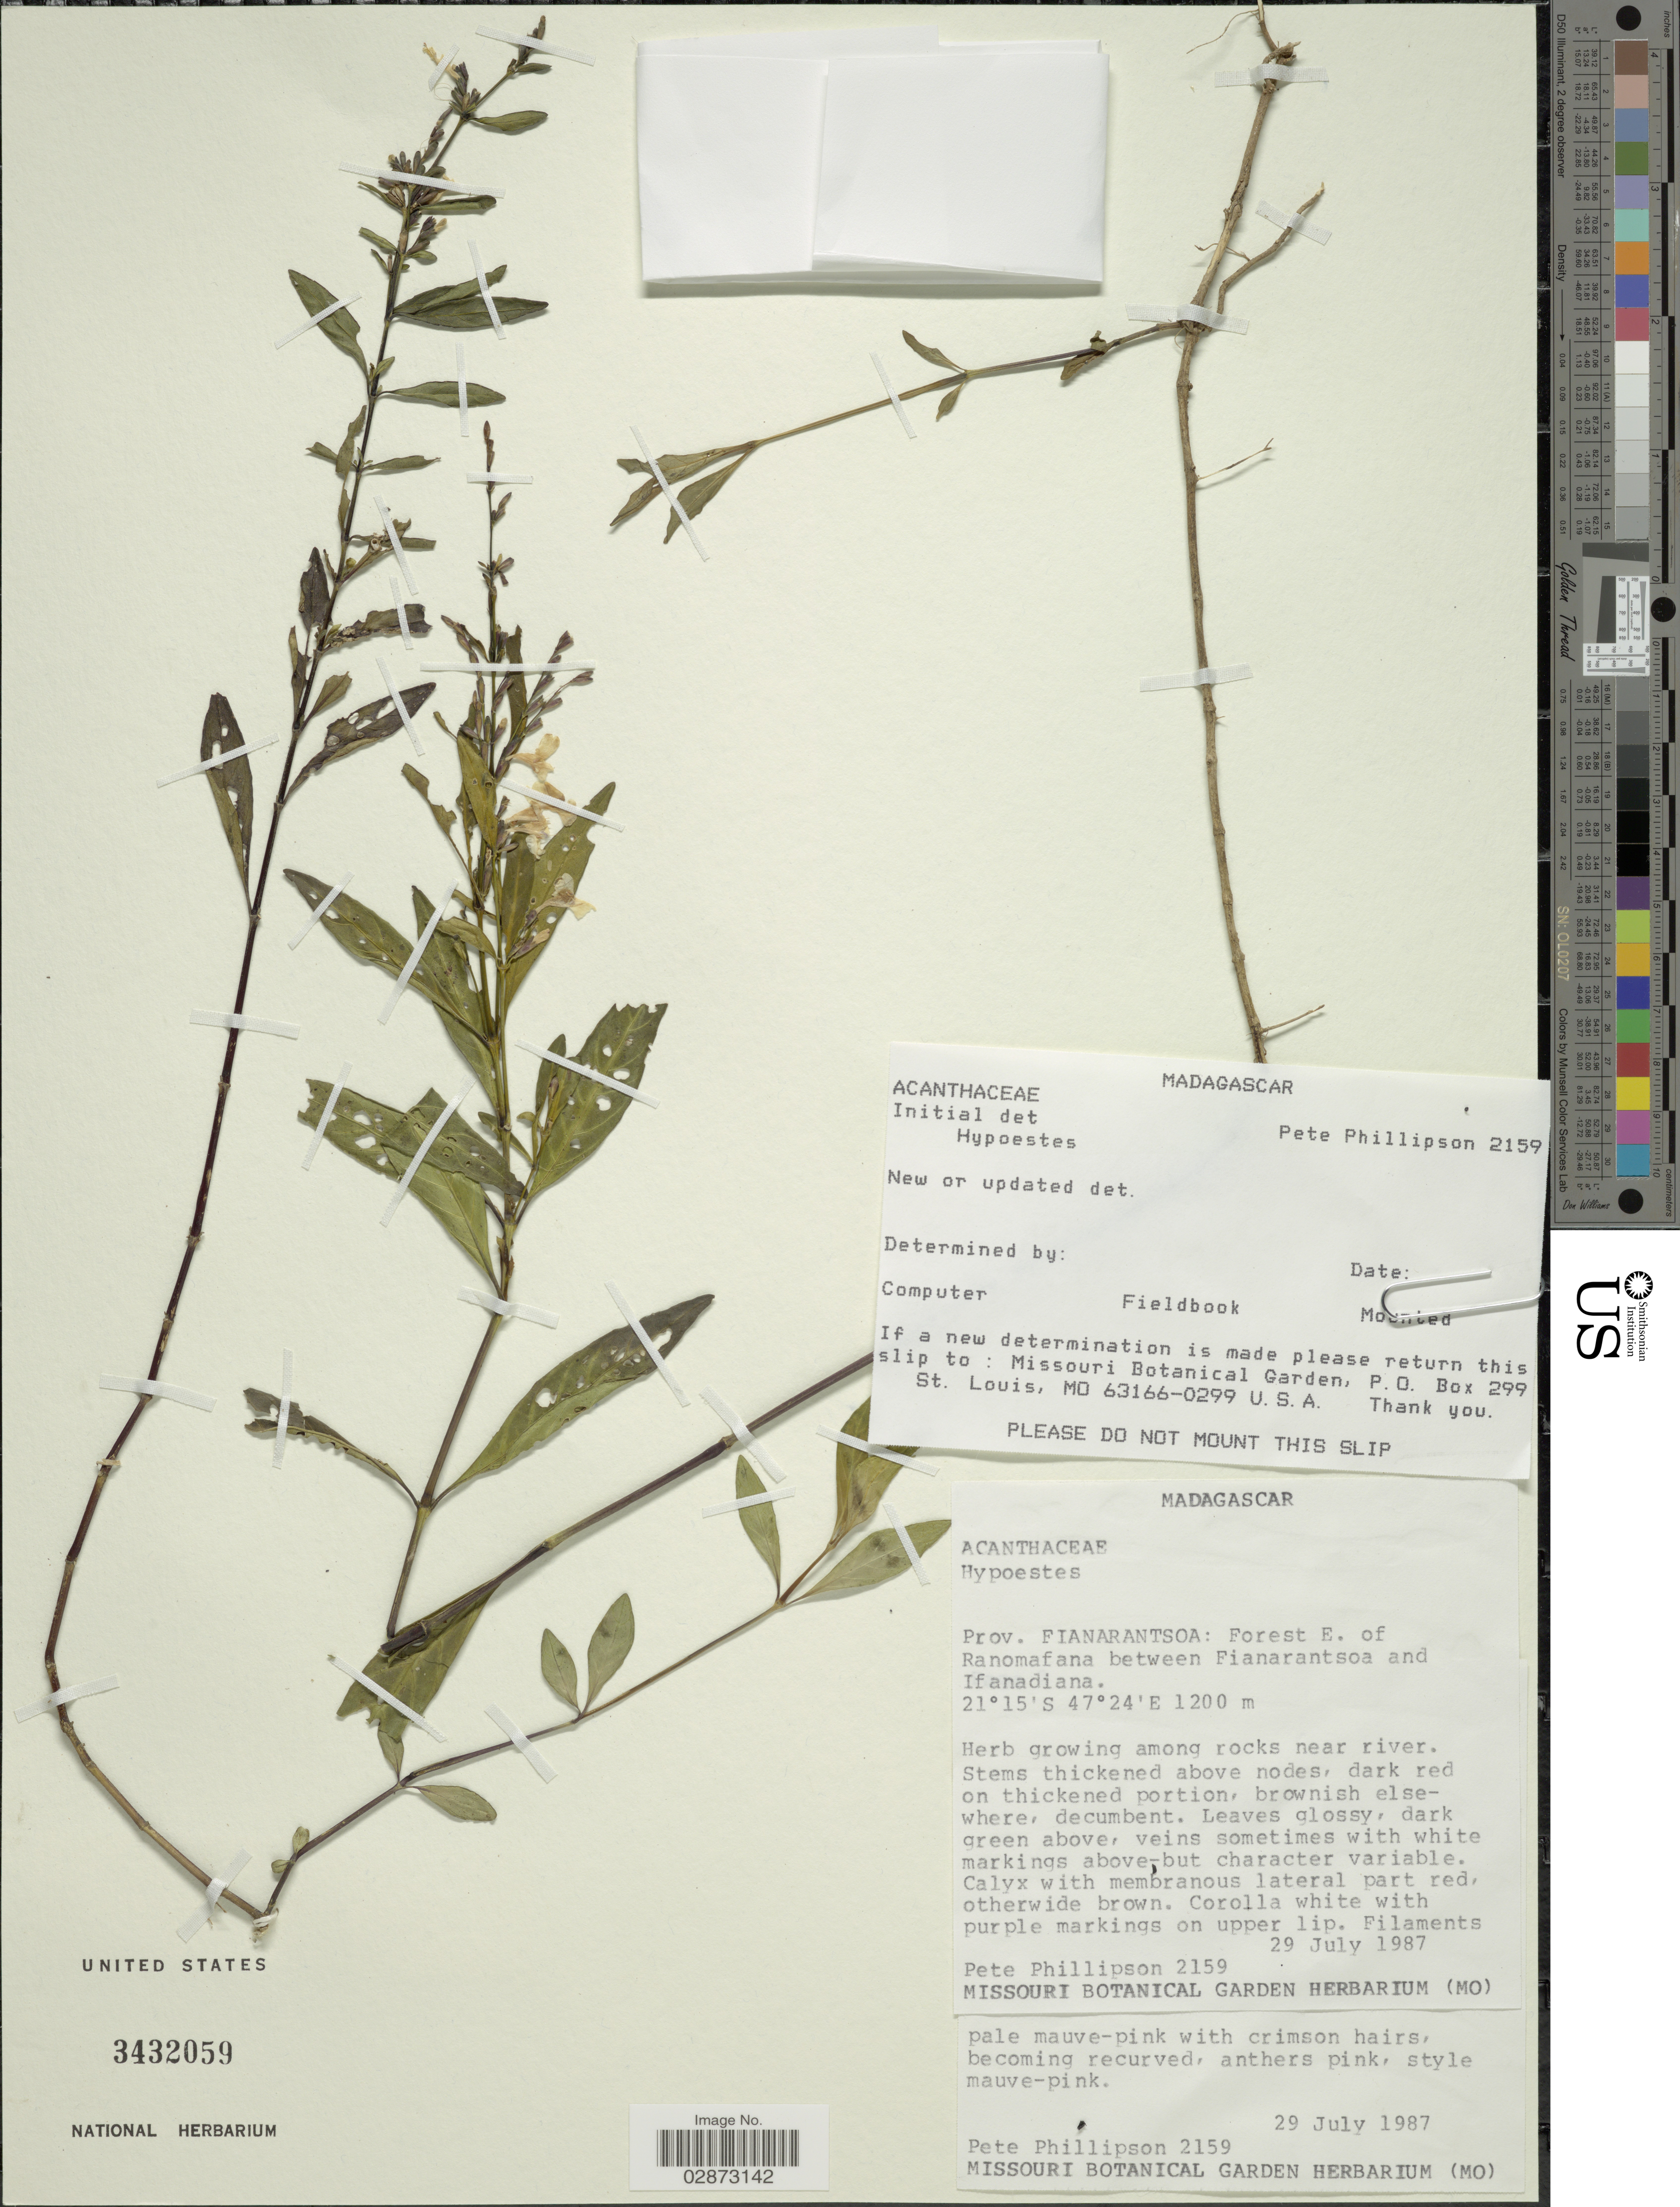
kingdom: Plantae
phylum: Tracheophyta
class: Magnoliopsida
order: Lamiales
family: Acanthaceae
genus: Hypoestes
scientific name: Hypoestes sp.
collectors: P. B. Phillipson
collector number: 2159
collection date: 1987-07-29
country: Madagascar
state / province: Haute Matsiatra / Vatovavy Fitovinany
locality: Forest E. of Ranomafana between Fianarantsoa and Ifanadiana.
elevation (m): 1200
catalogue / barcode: US 3432059